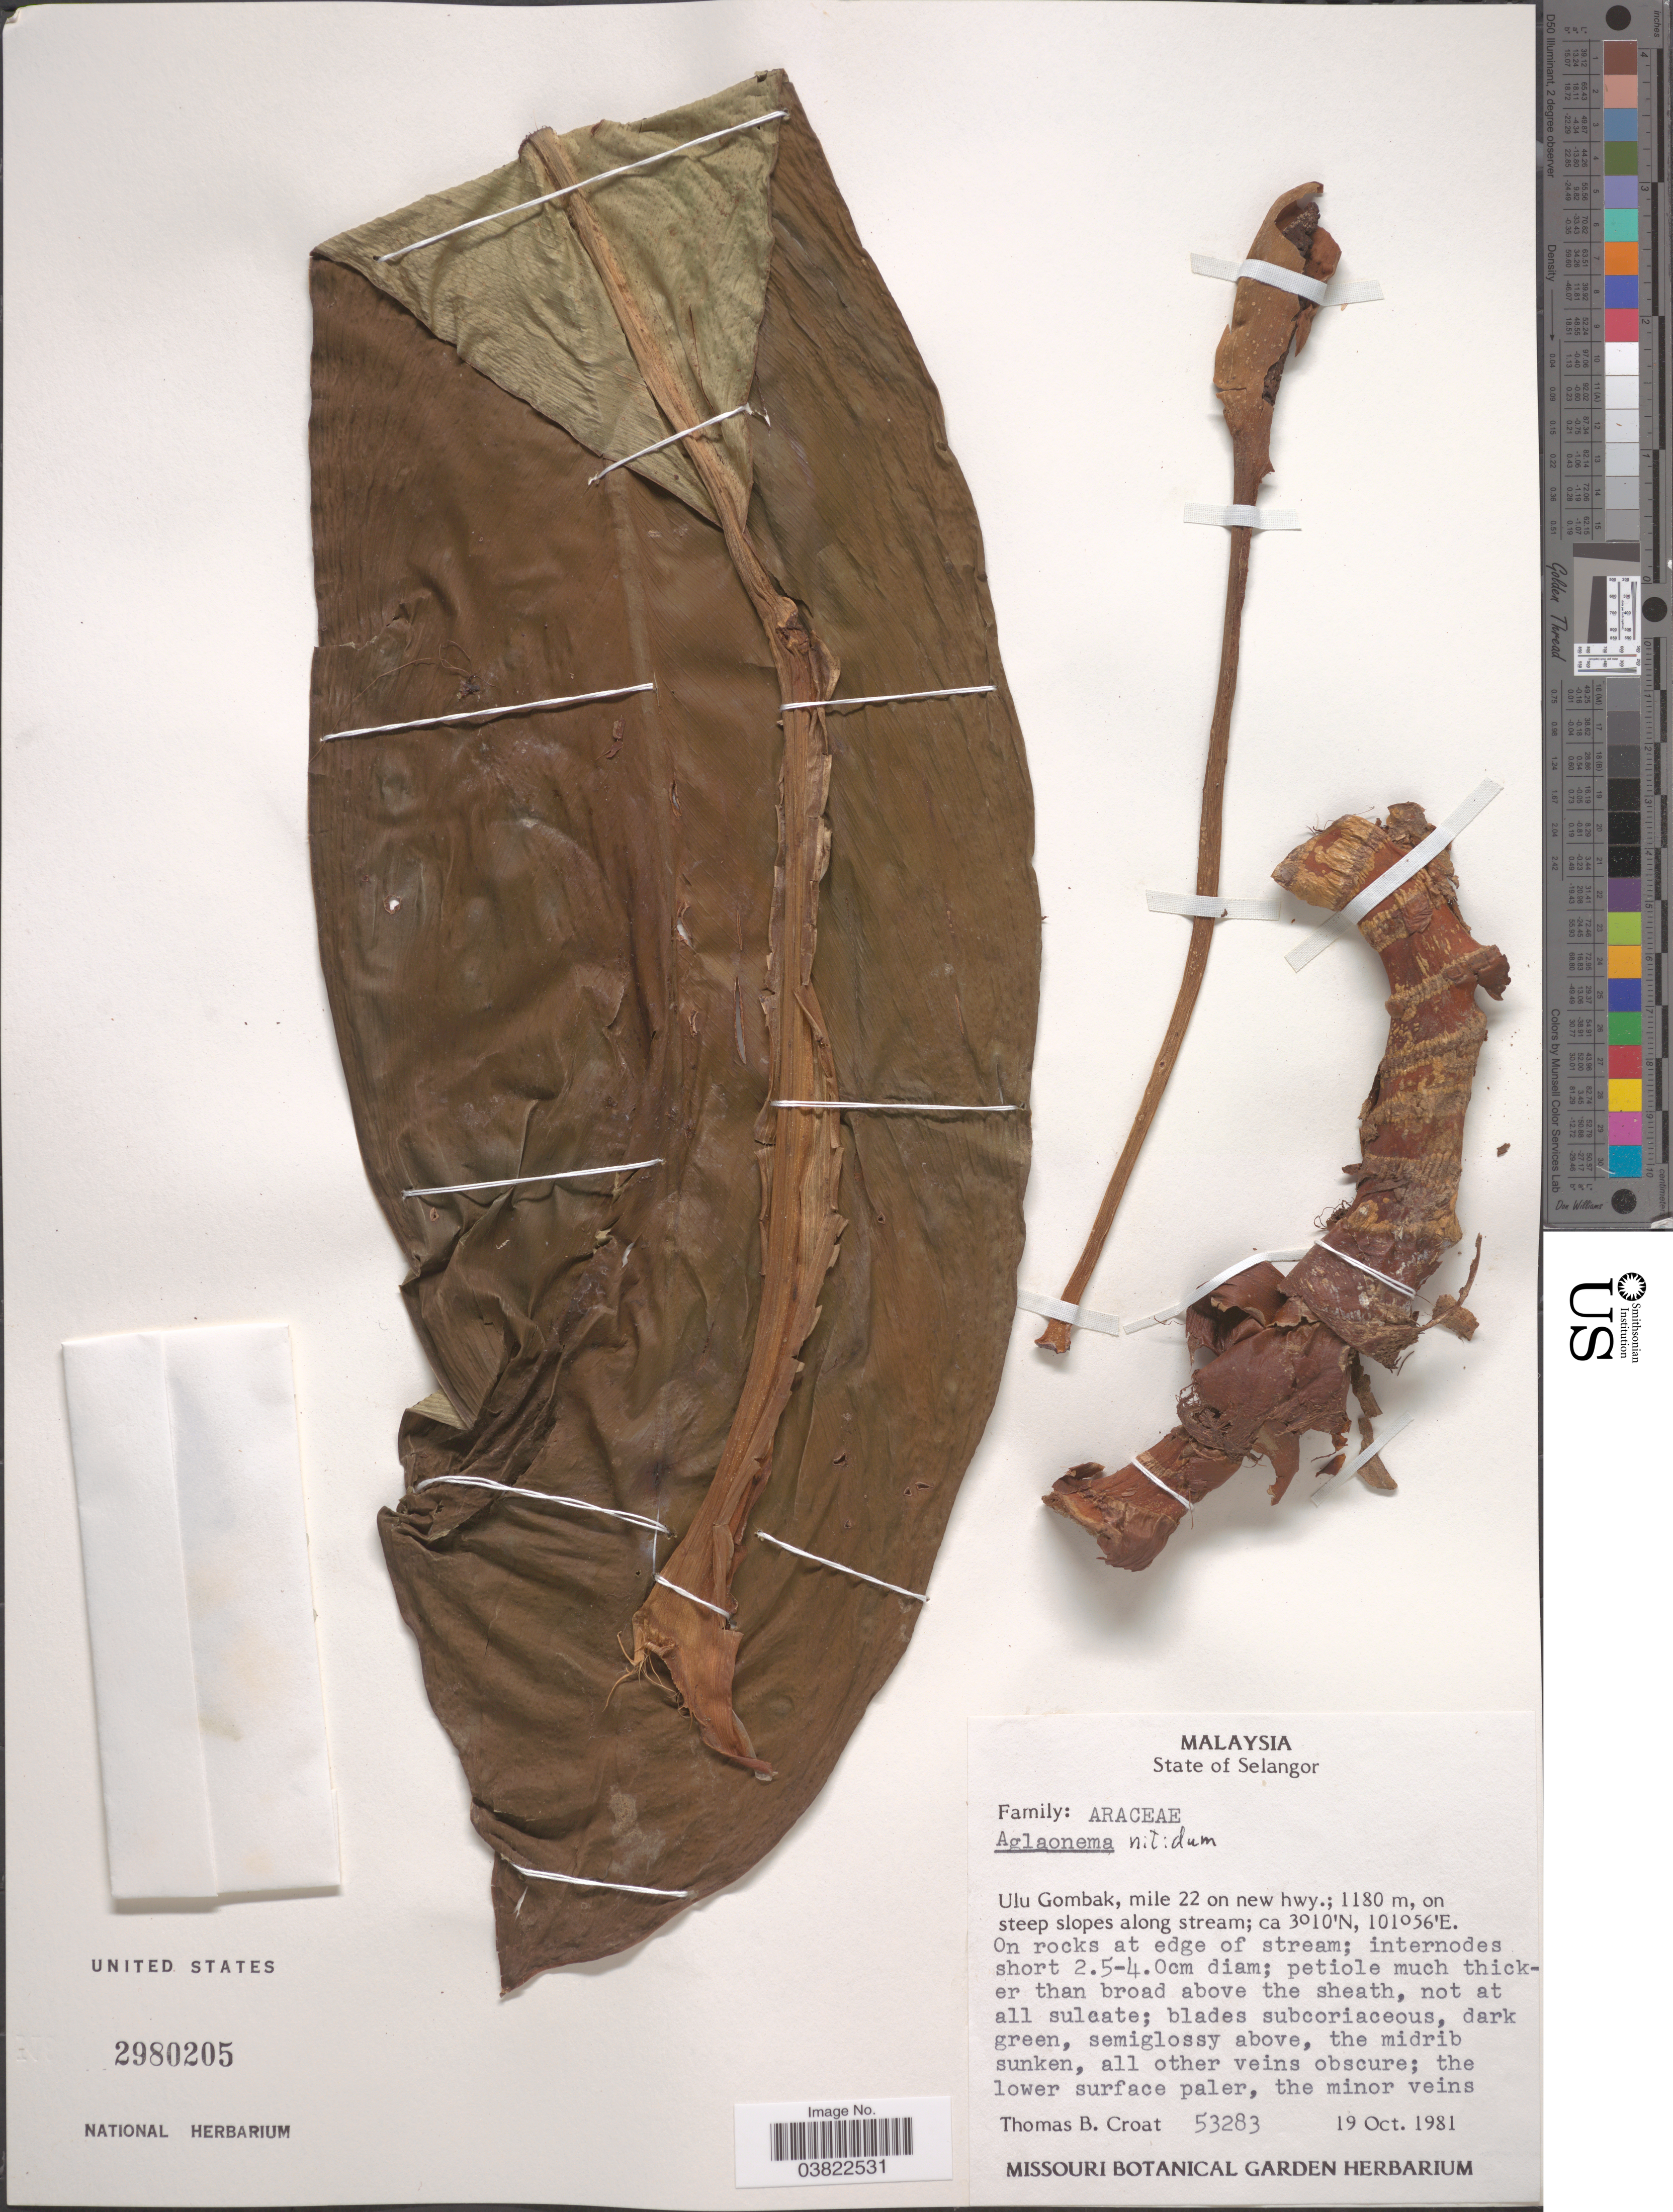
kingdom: Plantae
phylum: Tracheophyta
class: Liliopsida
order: Alismatales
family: Araceae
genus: Aglaonema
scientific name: Aglaonema nitidum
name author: (Jack) Kunth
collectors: T. B. Croat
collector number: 53283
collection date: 1981-10-19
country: Malaysia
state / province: Selangor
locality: Ulu Gombak, mile 22 on new hwy.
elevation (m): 1180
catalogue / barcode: US 2980205